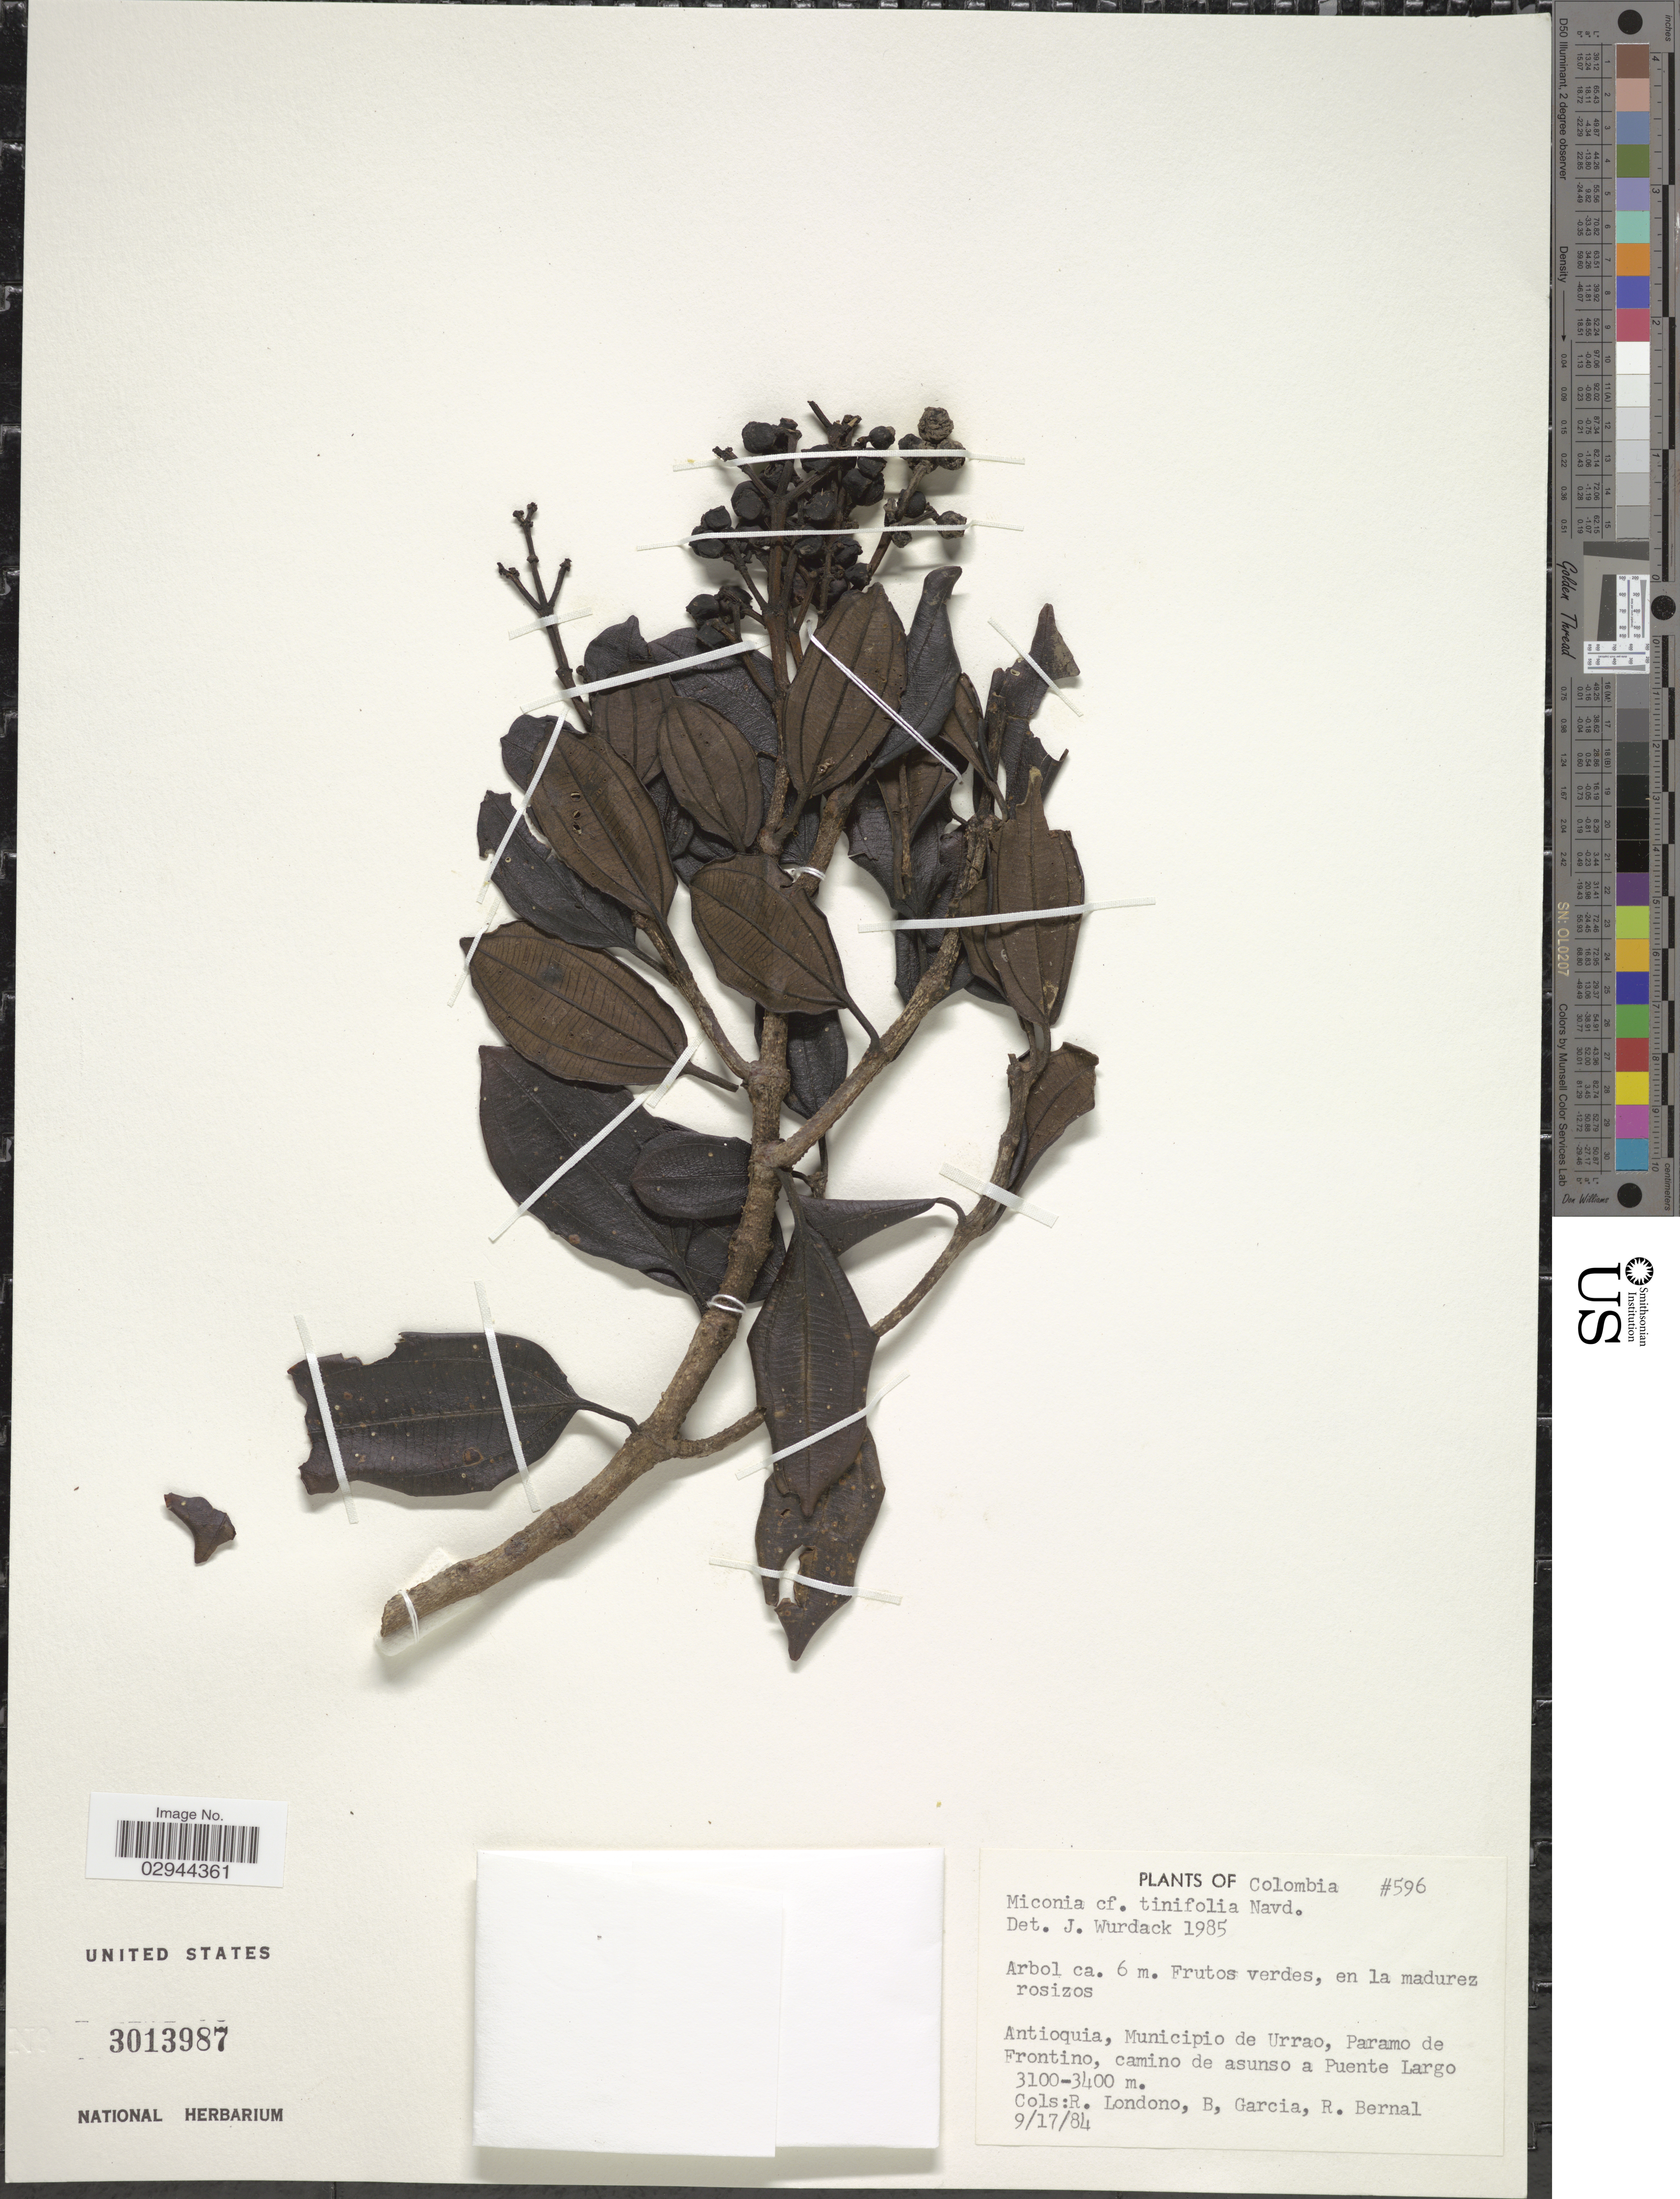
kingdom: Plantae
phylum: Tracheophyta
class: Magnoliopsida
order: Myrtales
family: Melastomataceae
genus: Miconia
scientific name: Miconia tinifolia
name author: Naudin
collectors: R. Londoño, B. Garcia & R. Bernal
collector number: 596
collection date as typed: Transcribed d/m/y: 17/9/84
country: Colombia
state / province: Antioquia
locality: Municipio de Urrao, Paramo de Frontino, camino de asunso a Puente Largo.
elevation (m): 3100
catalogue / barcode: US 3013987